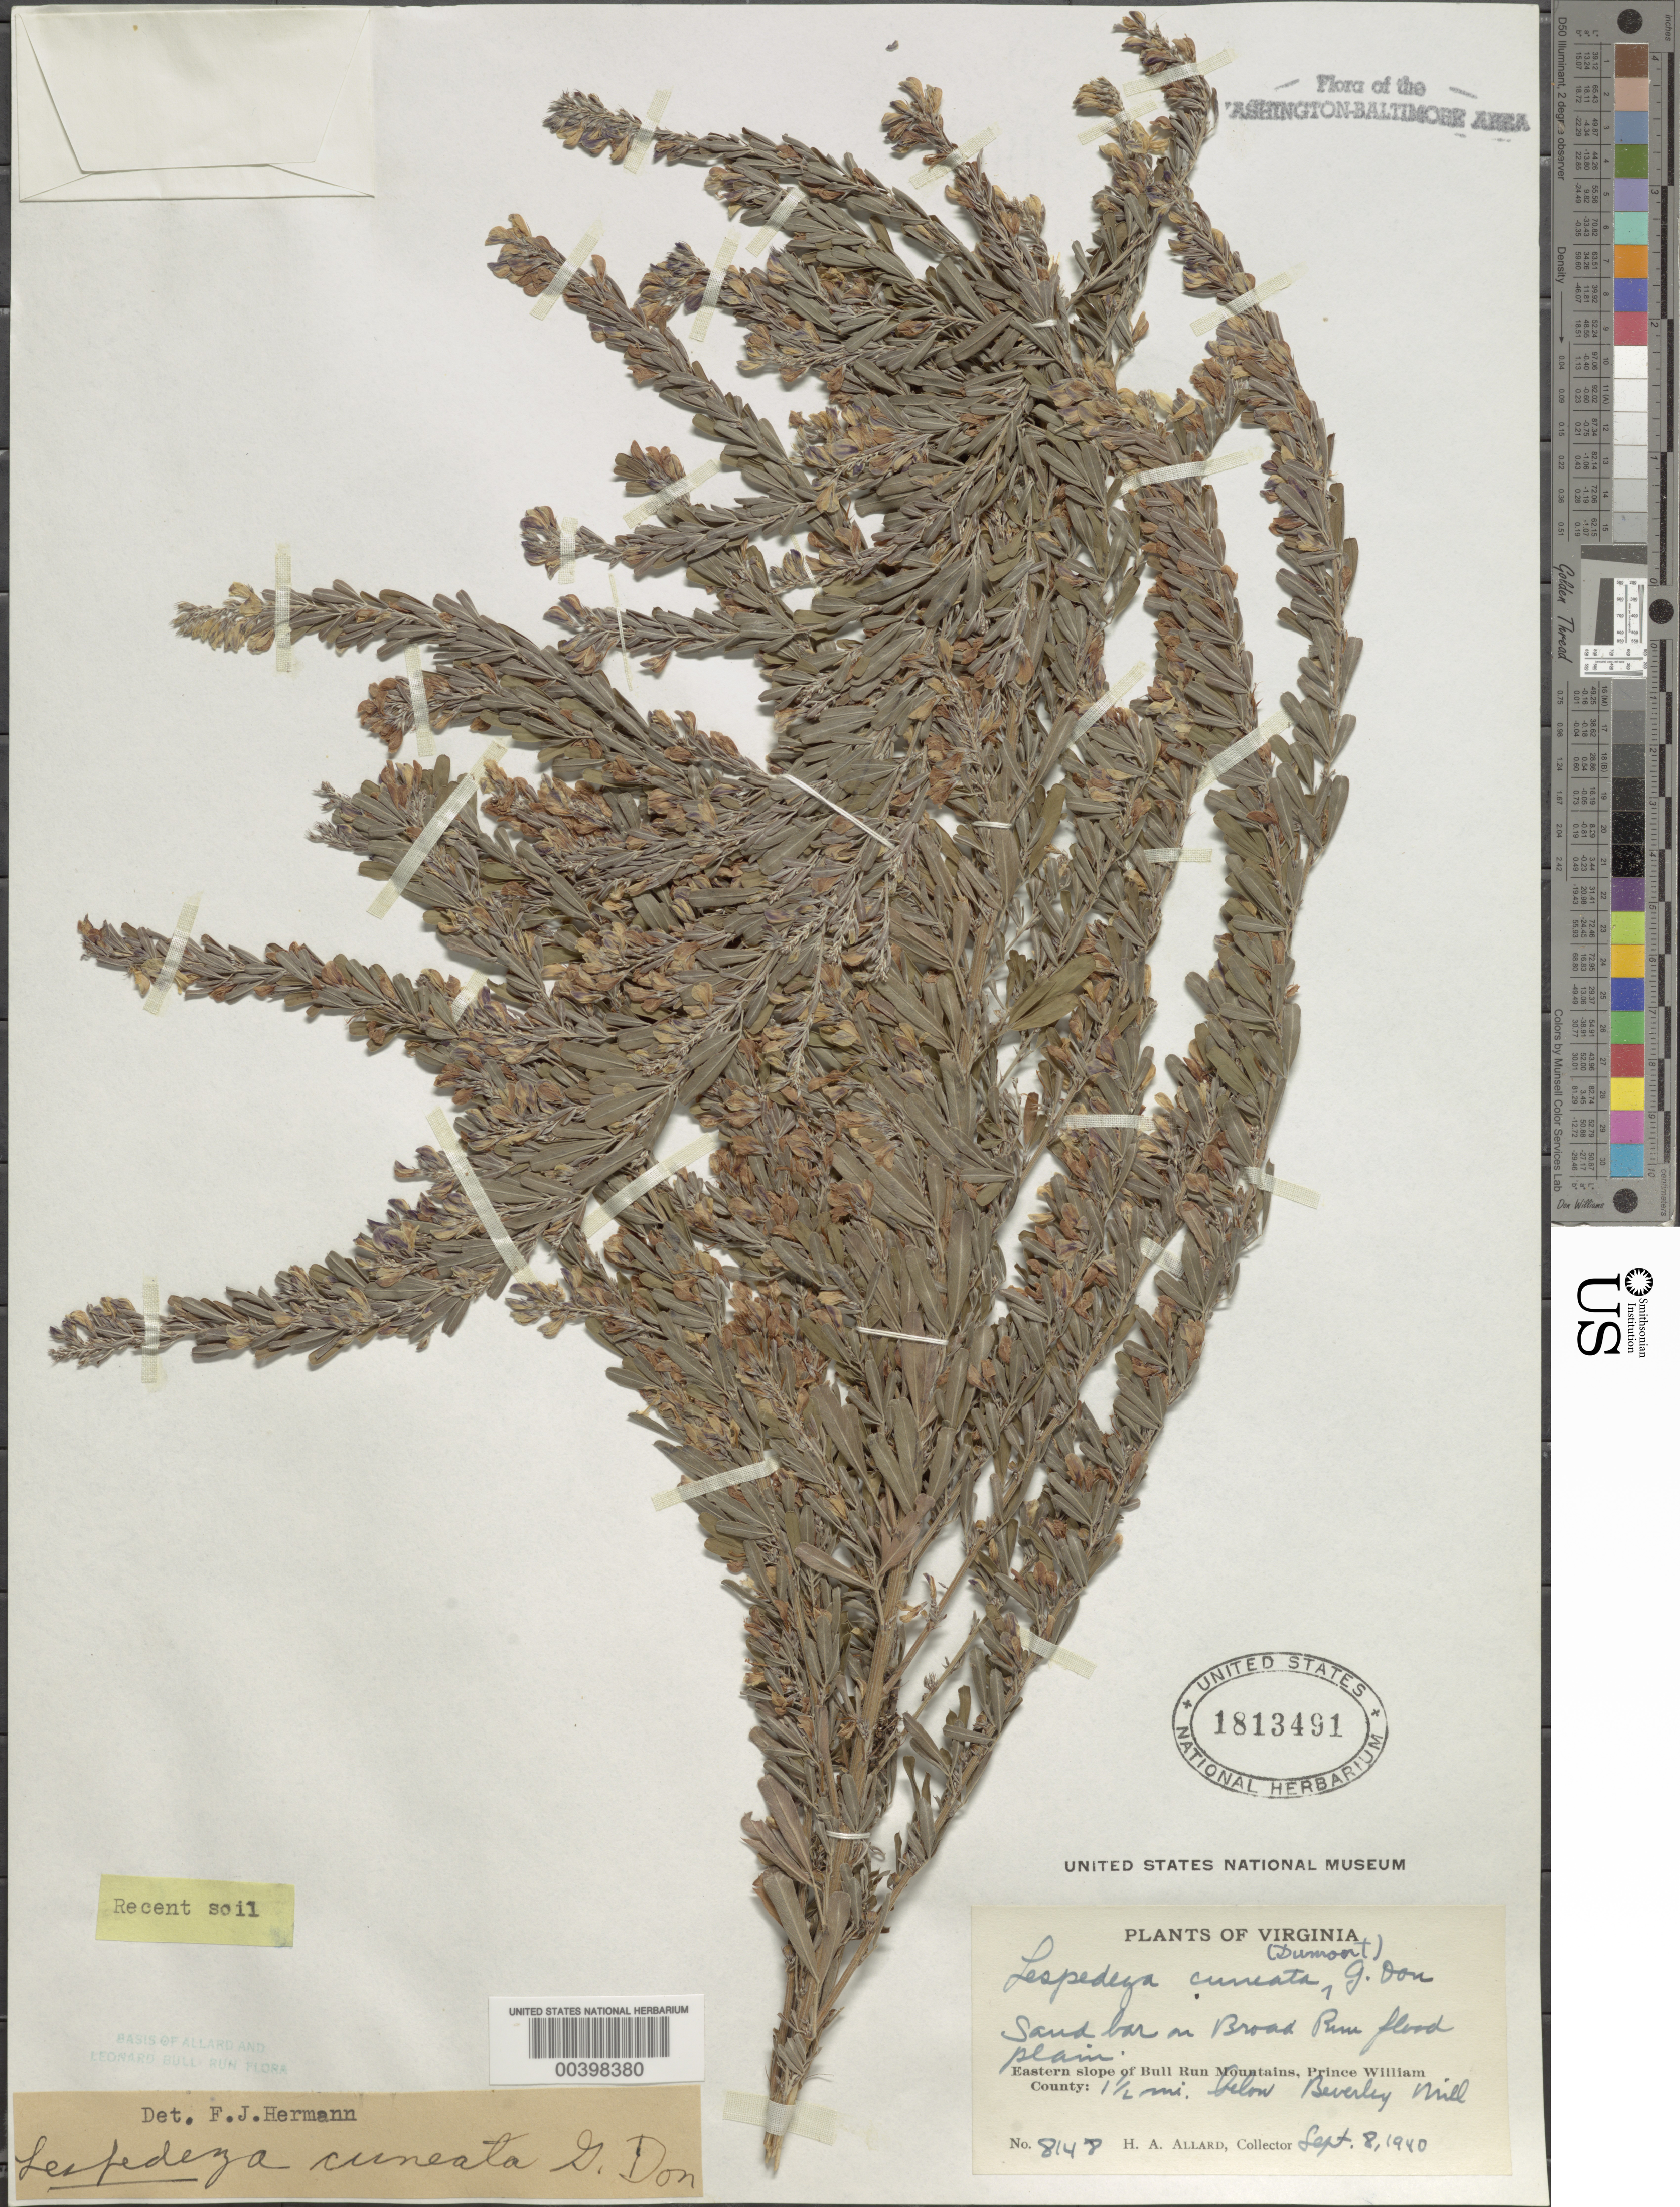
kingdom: Plantae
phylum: Tracheophyta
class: Magnoliopsida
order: Fabales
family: Fabaceae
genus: Lespedeza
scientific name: Lespedeza cuneata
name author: (Dum. Cours.) G. Don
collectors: H. A. Allard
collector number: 8148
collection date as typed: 08 Sep 1940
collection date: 1940-09-08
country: United States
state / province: Virginia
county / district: Prince William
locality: Broad Run below Beverley Mill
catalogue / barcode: US 1813491